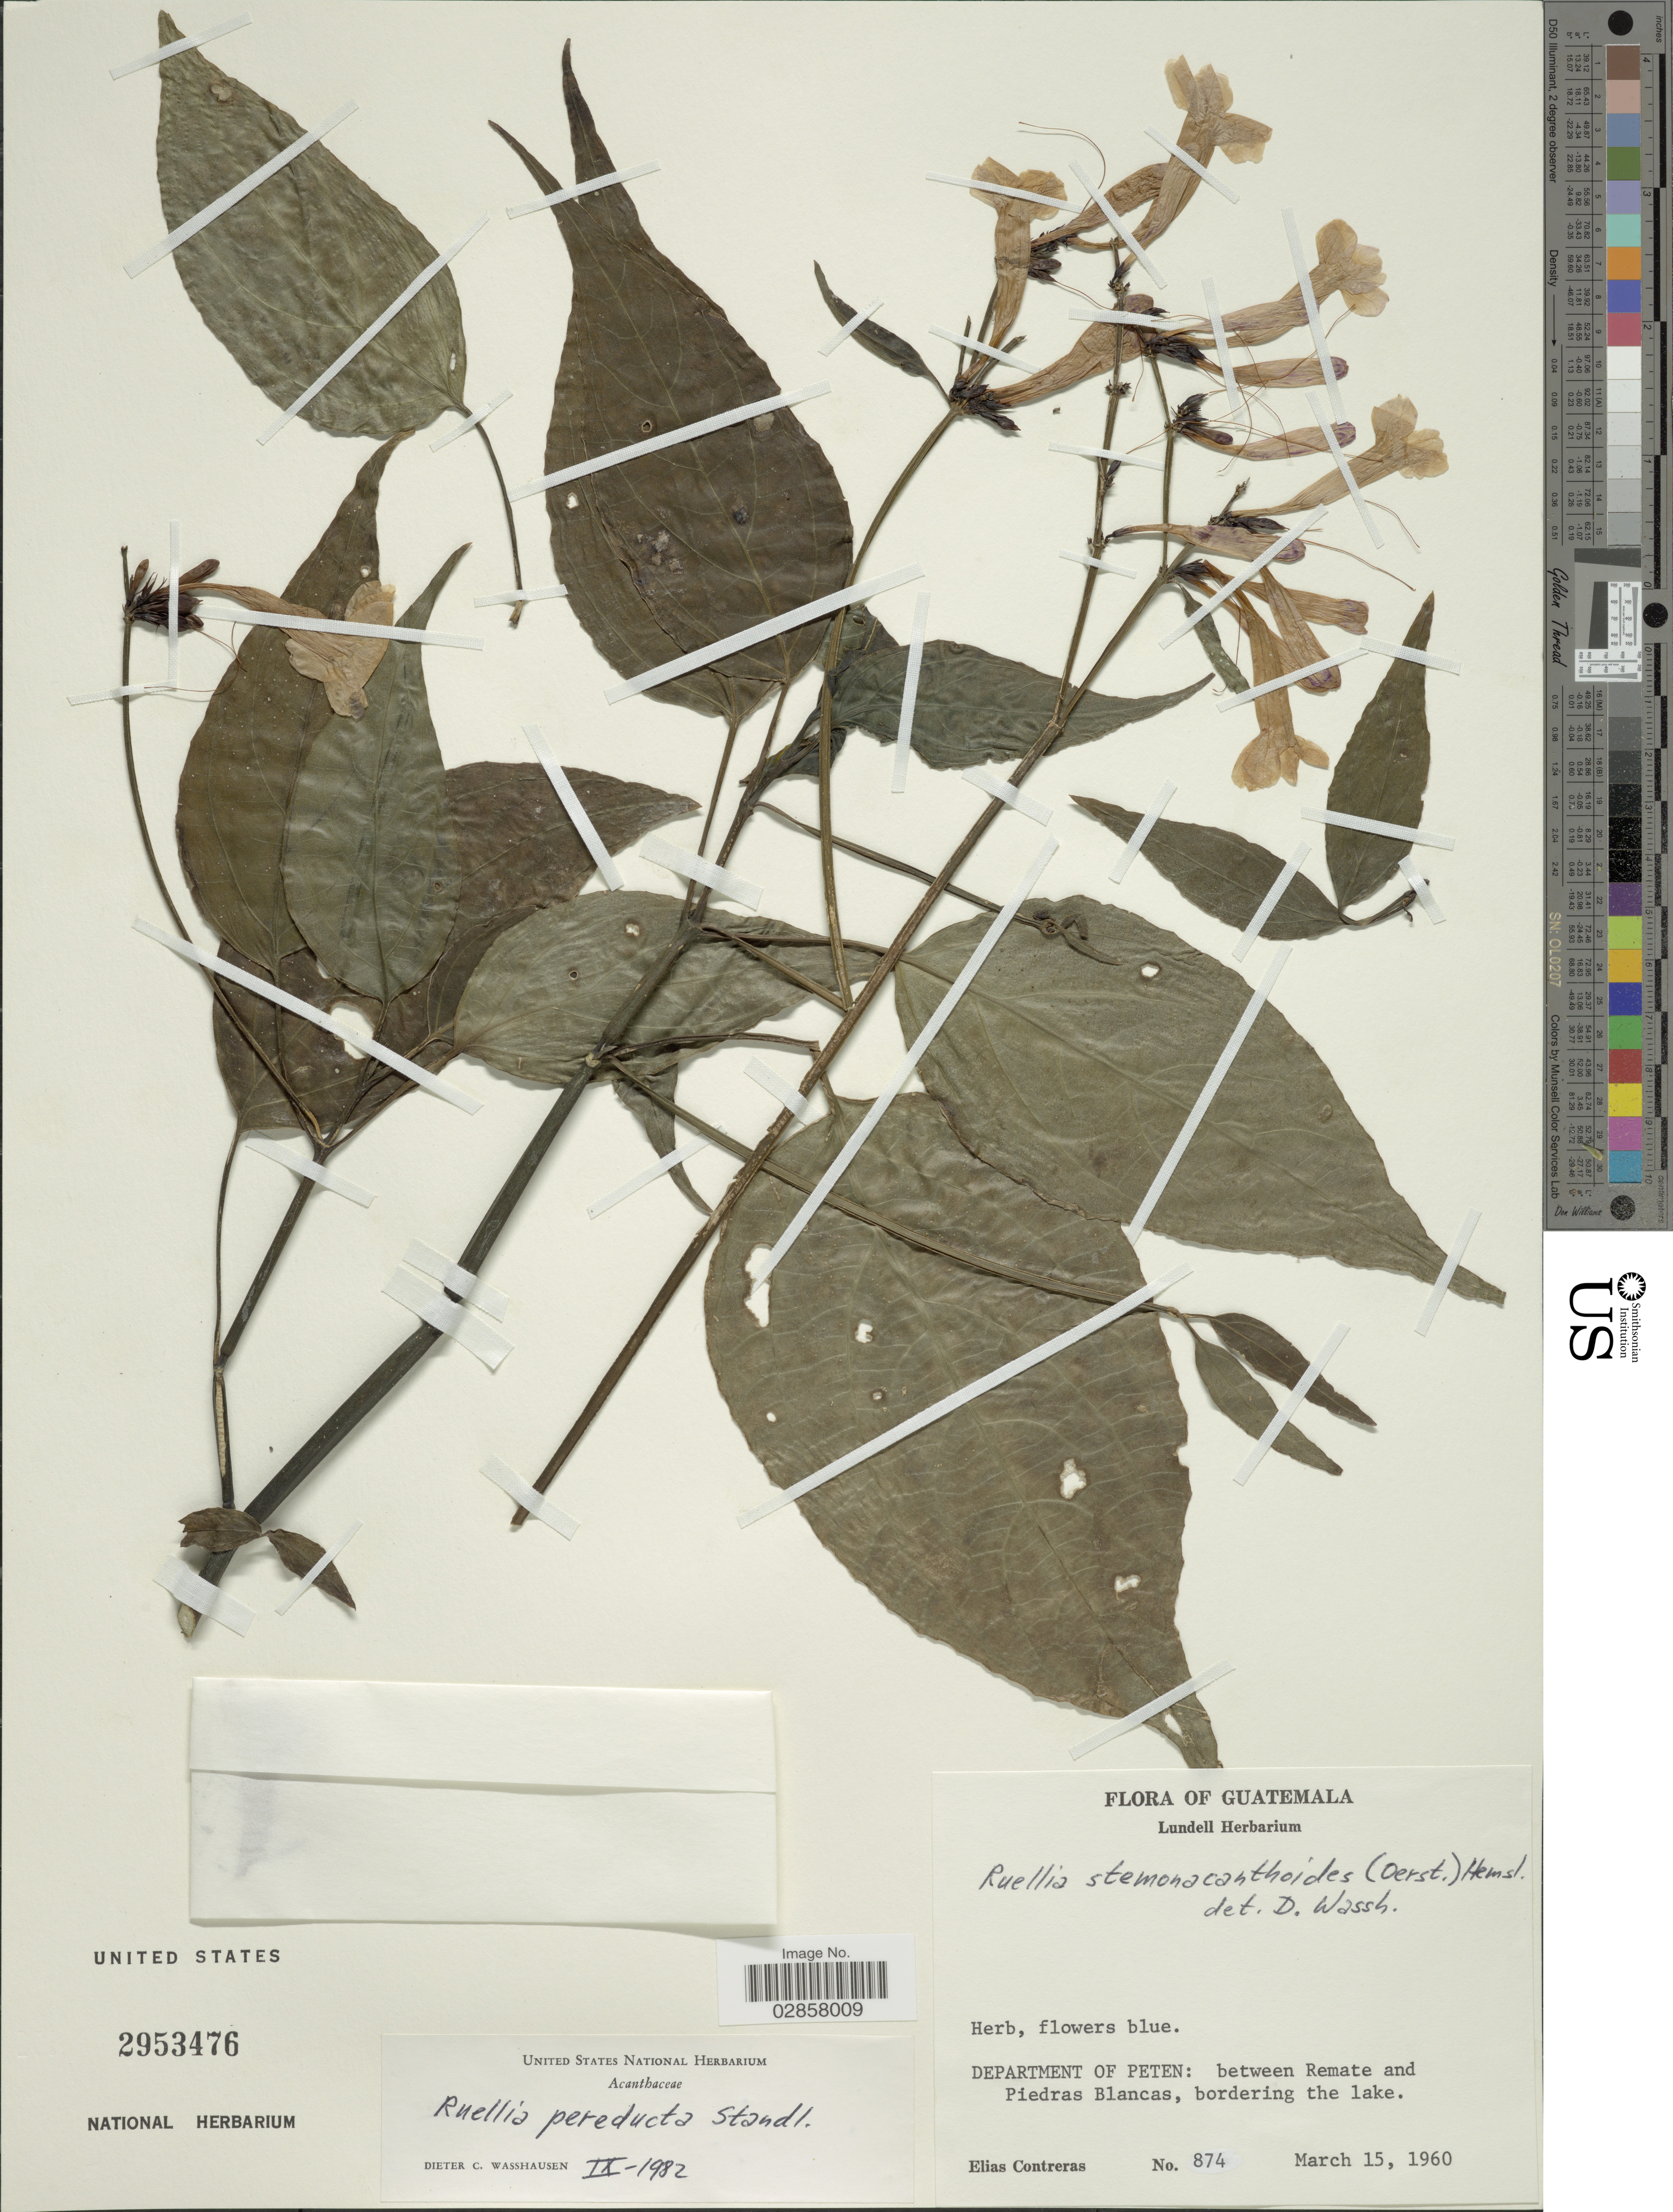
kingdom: Plantae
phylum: Tracheophyta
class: Magnoliopsida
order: Lamiales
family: Acanthaceae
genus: Ruellia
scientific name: Ruellia pereducta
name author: Standl. ex Lundell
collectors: E. Contreras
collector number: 874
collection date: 1960-03-15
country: Guatemala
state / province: El Petén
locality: Department of Peten: between Remate and Piedras Blancas, bordering the lake.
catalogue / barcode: US 2953476